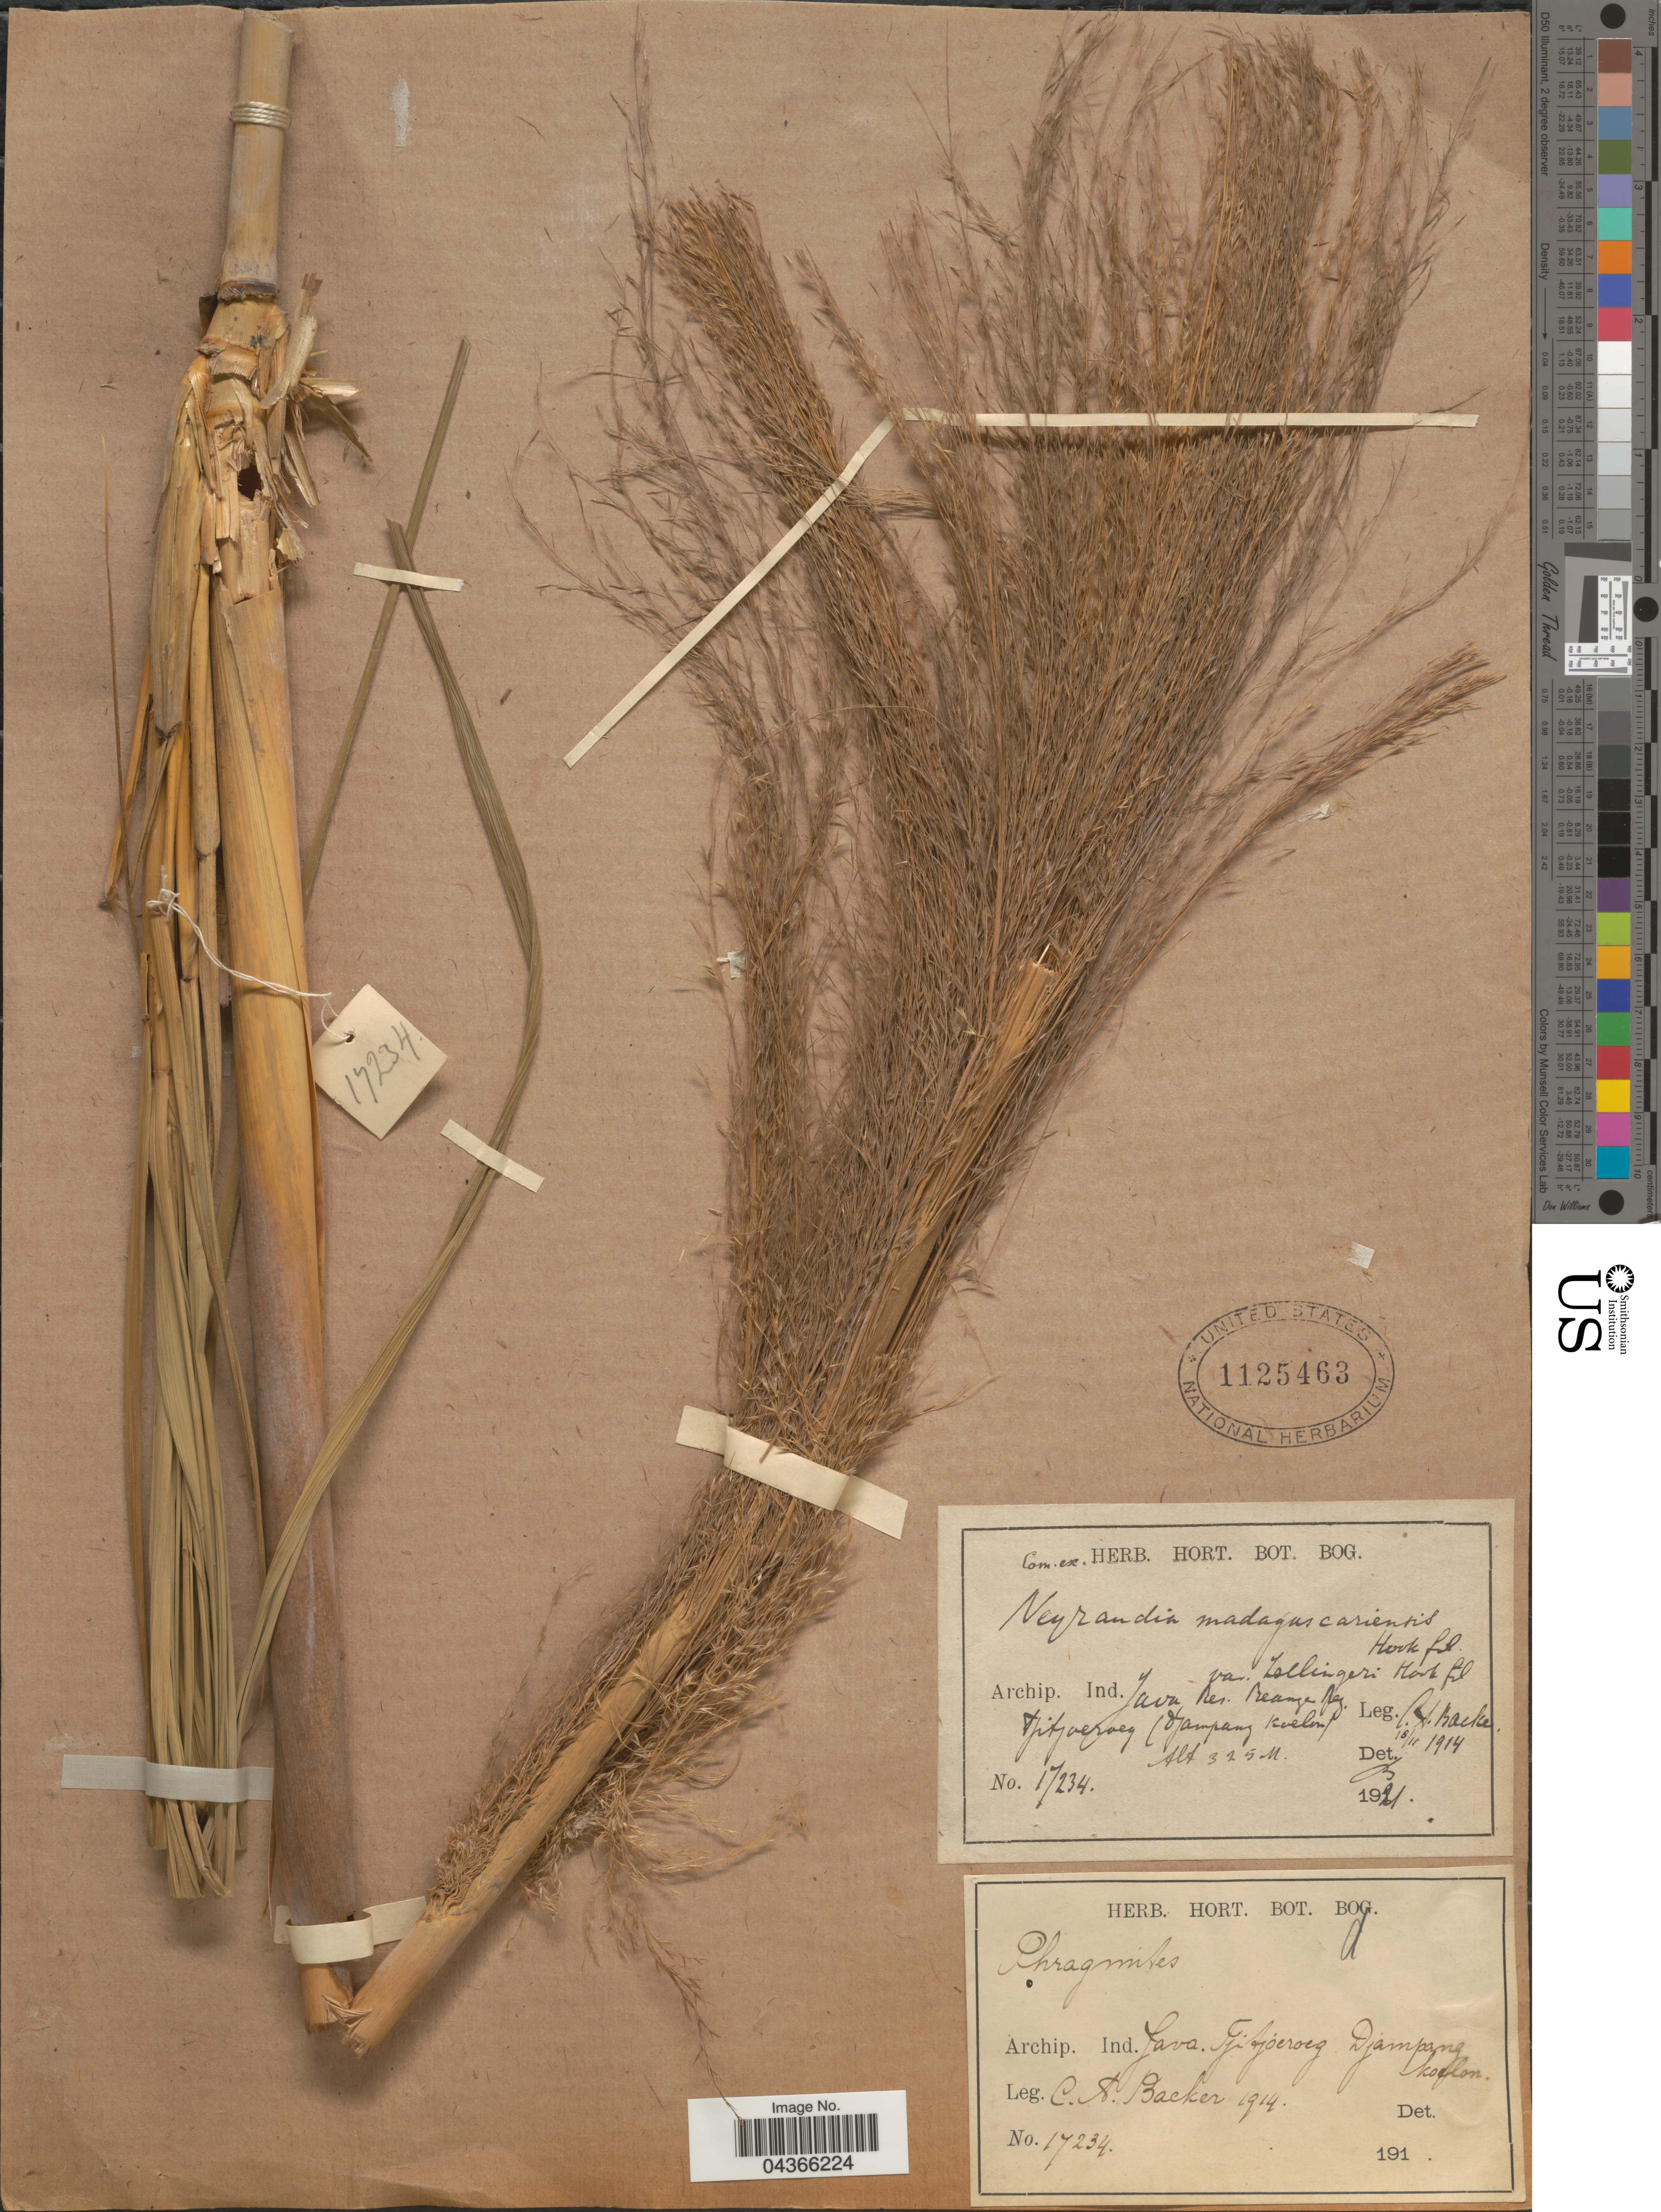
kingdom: Plantae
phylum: Tracheophyta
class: Liliopsida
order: Poales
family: Poaceae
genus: Neyraudia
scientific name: Neyraudia arundinacea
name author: (L.) Henr.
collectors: C. A. Backer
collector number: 17234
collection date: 1914-11-18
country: Indonesia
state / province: Java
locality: Archip. Ind. Java Res. Beang Ag. Tjitjoeroeg (Djampang Koelon).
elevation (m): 325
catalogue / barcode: US 1125463